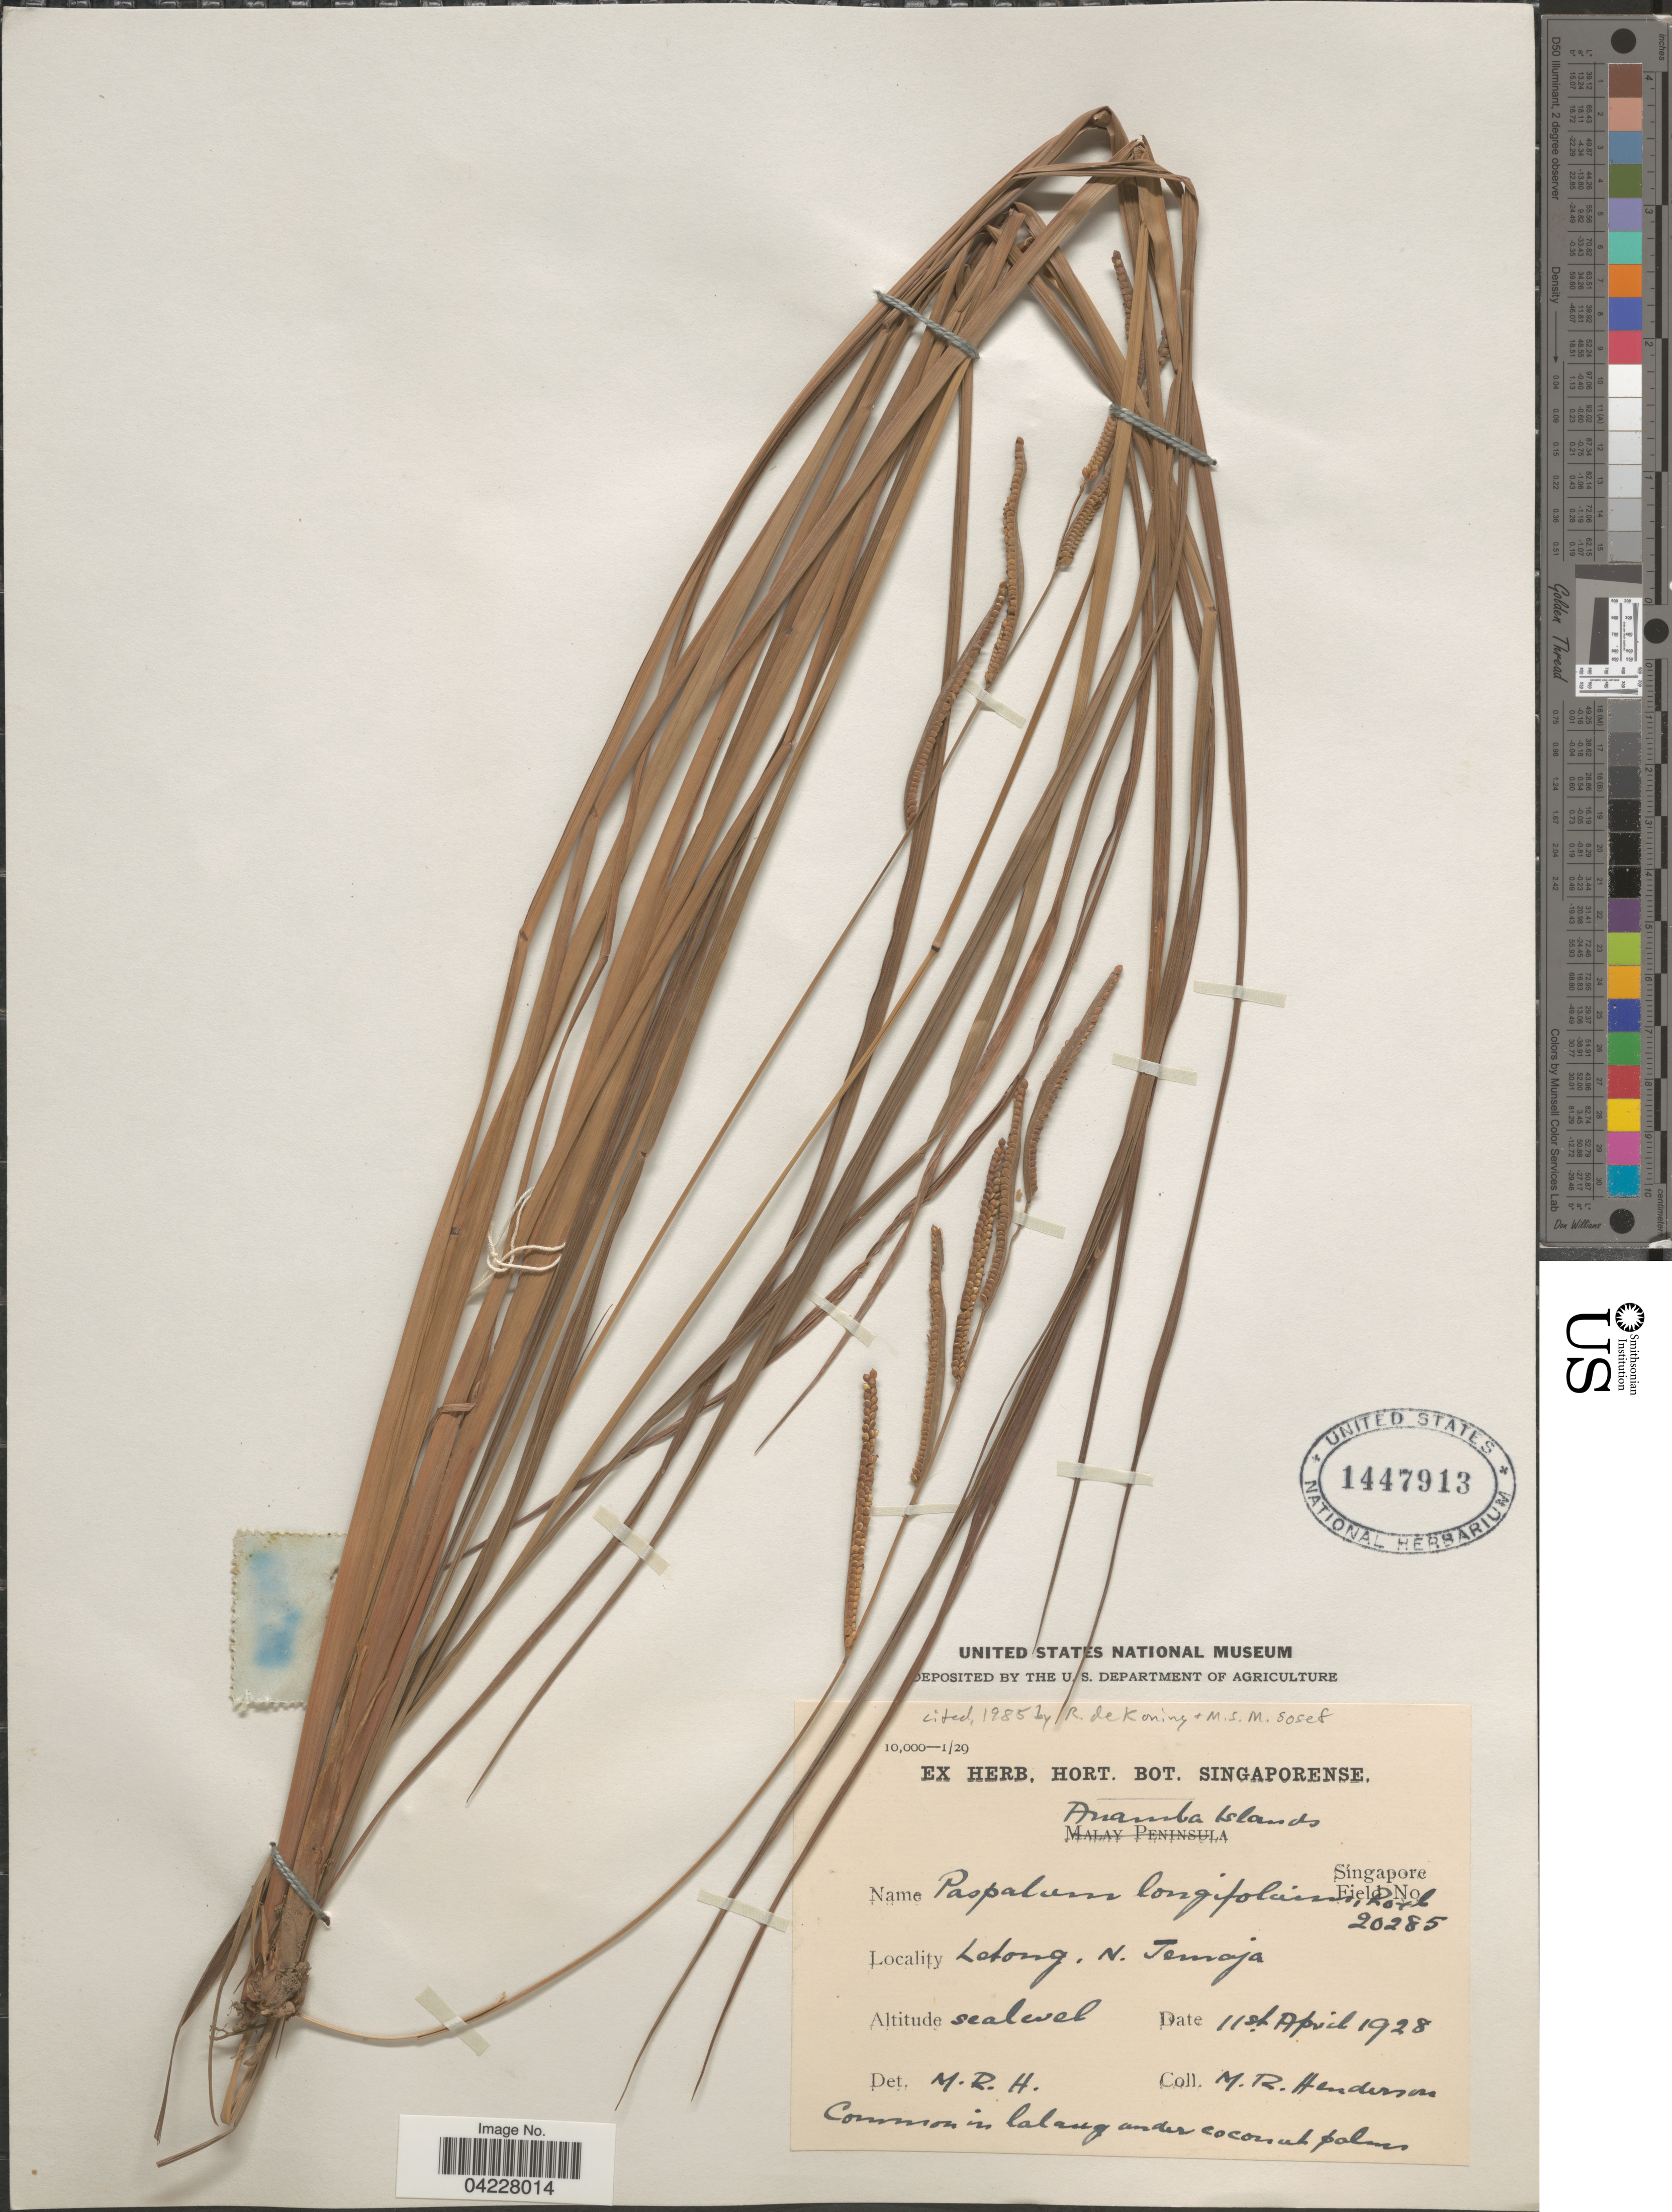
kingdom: Plantae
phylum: Tracheophyta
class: Liliopsida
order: Poales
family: Poaceae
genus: Paspalum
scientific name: Paspalum longifolium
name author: Roxb.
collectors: M. Henderson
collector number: Singapore Field 20285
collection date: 1928-04-11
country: Singapore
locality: Anamba Islands. Letong, N. Temaja.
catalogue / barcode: US 1447913